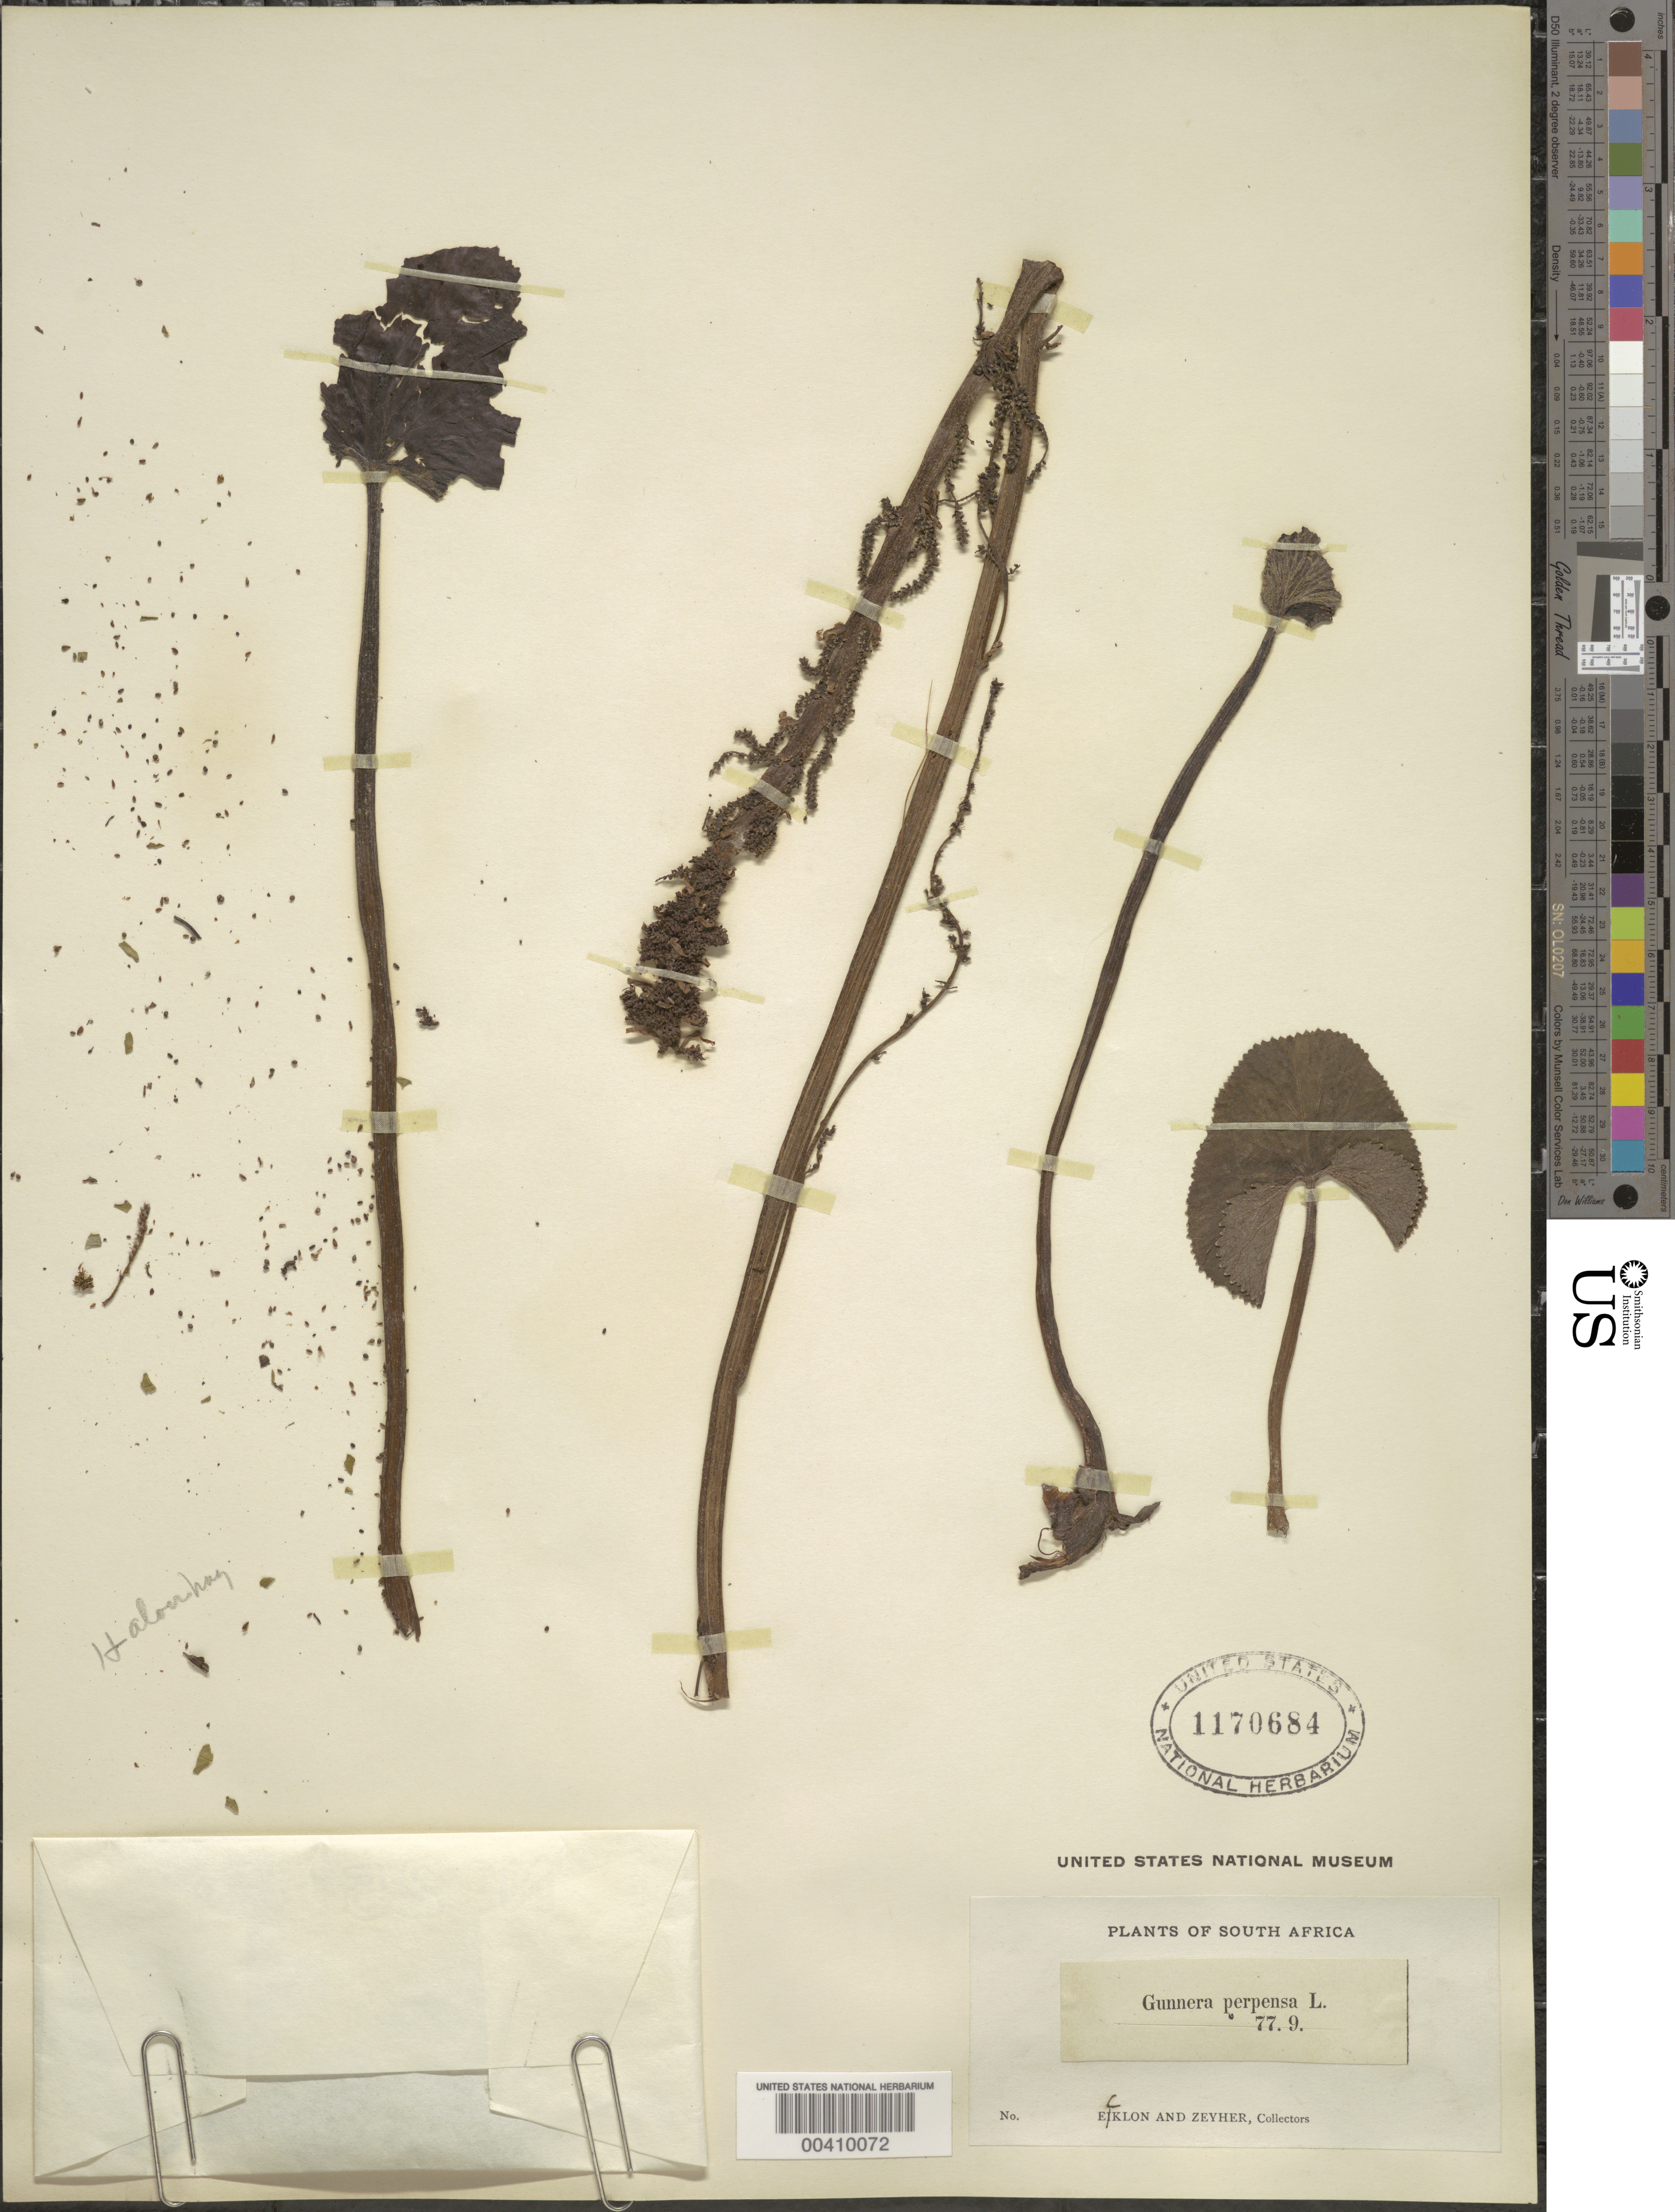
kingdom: Plantae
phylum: Tracheophyta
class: Magnoliopsida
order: Gunnerales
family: Gunneraceae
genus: Gunnera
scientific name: Gunnera perpensa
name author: L.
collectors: C. F. Ecklon & C. Zeyher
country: South Africa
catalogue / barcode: US 1170684